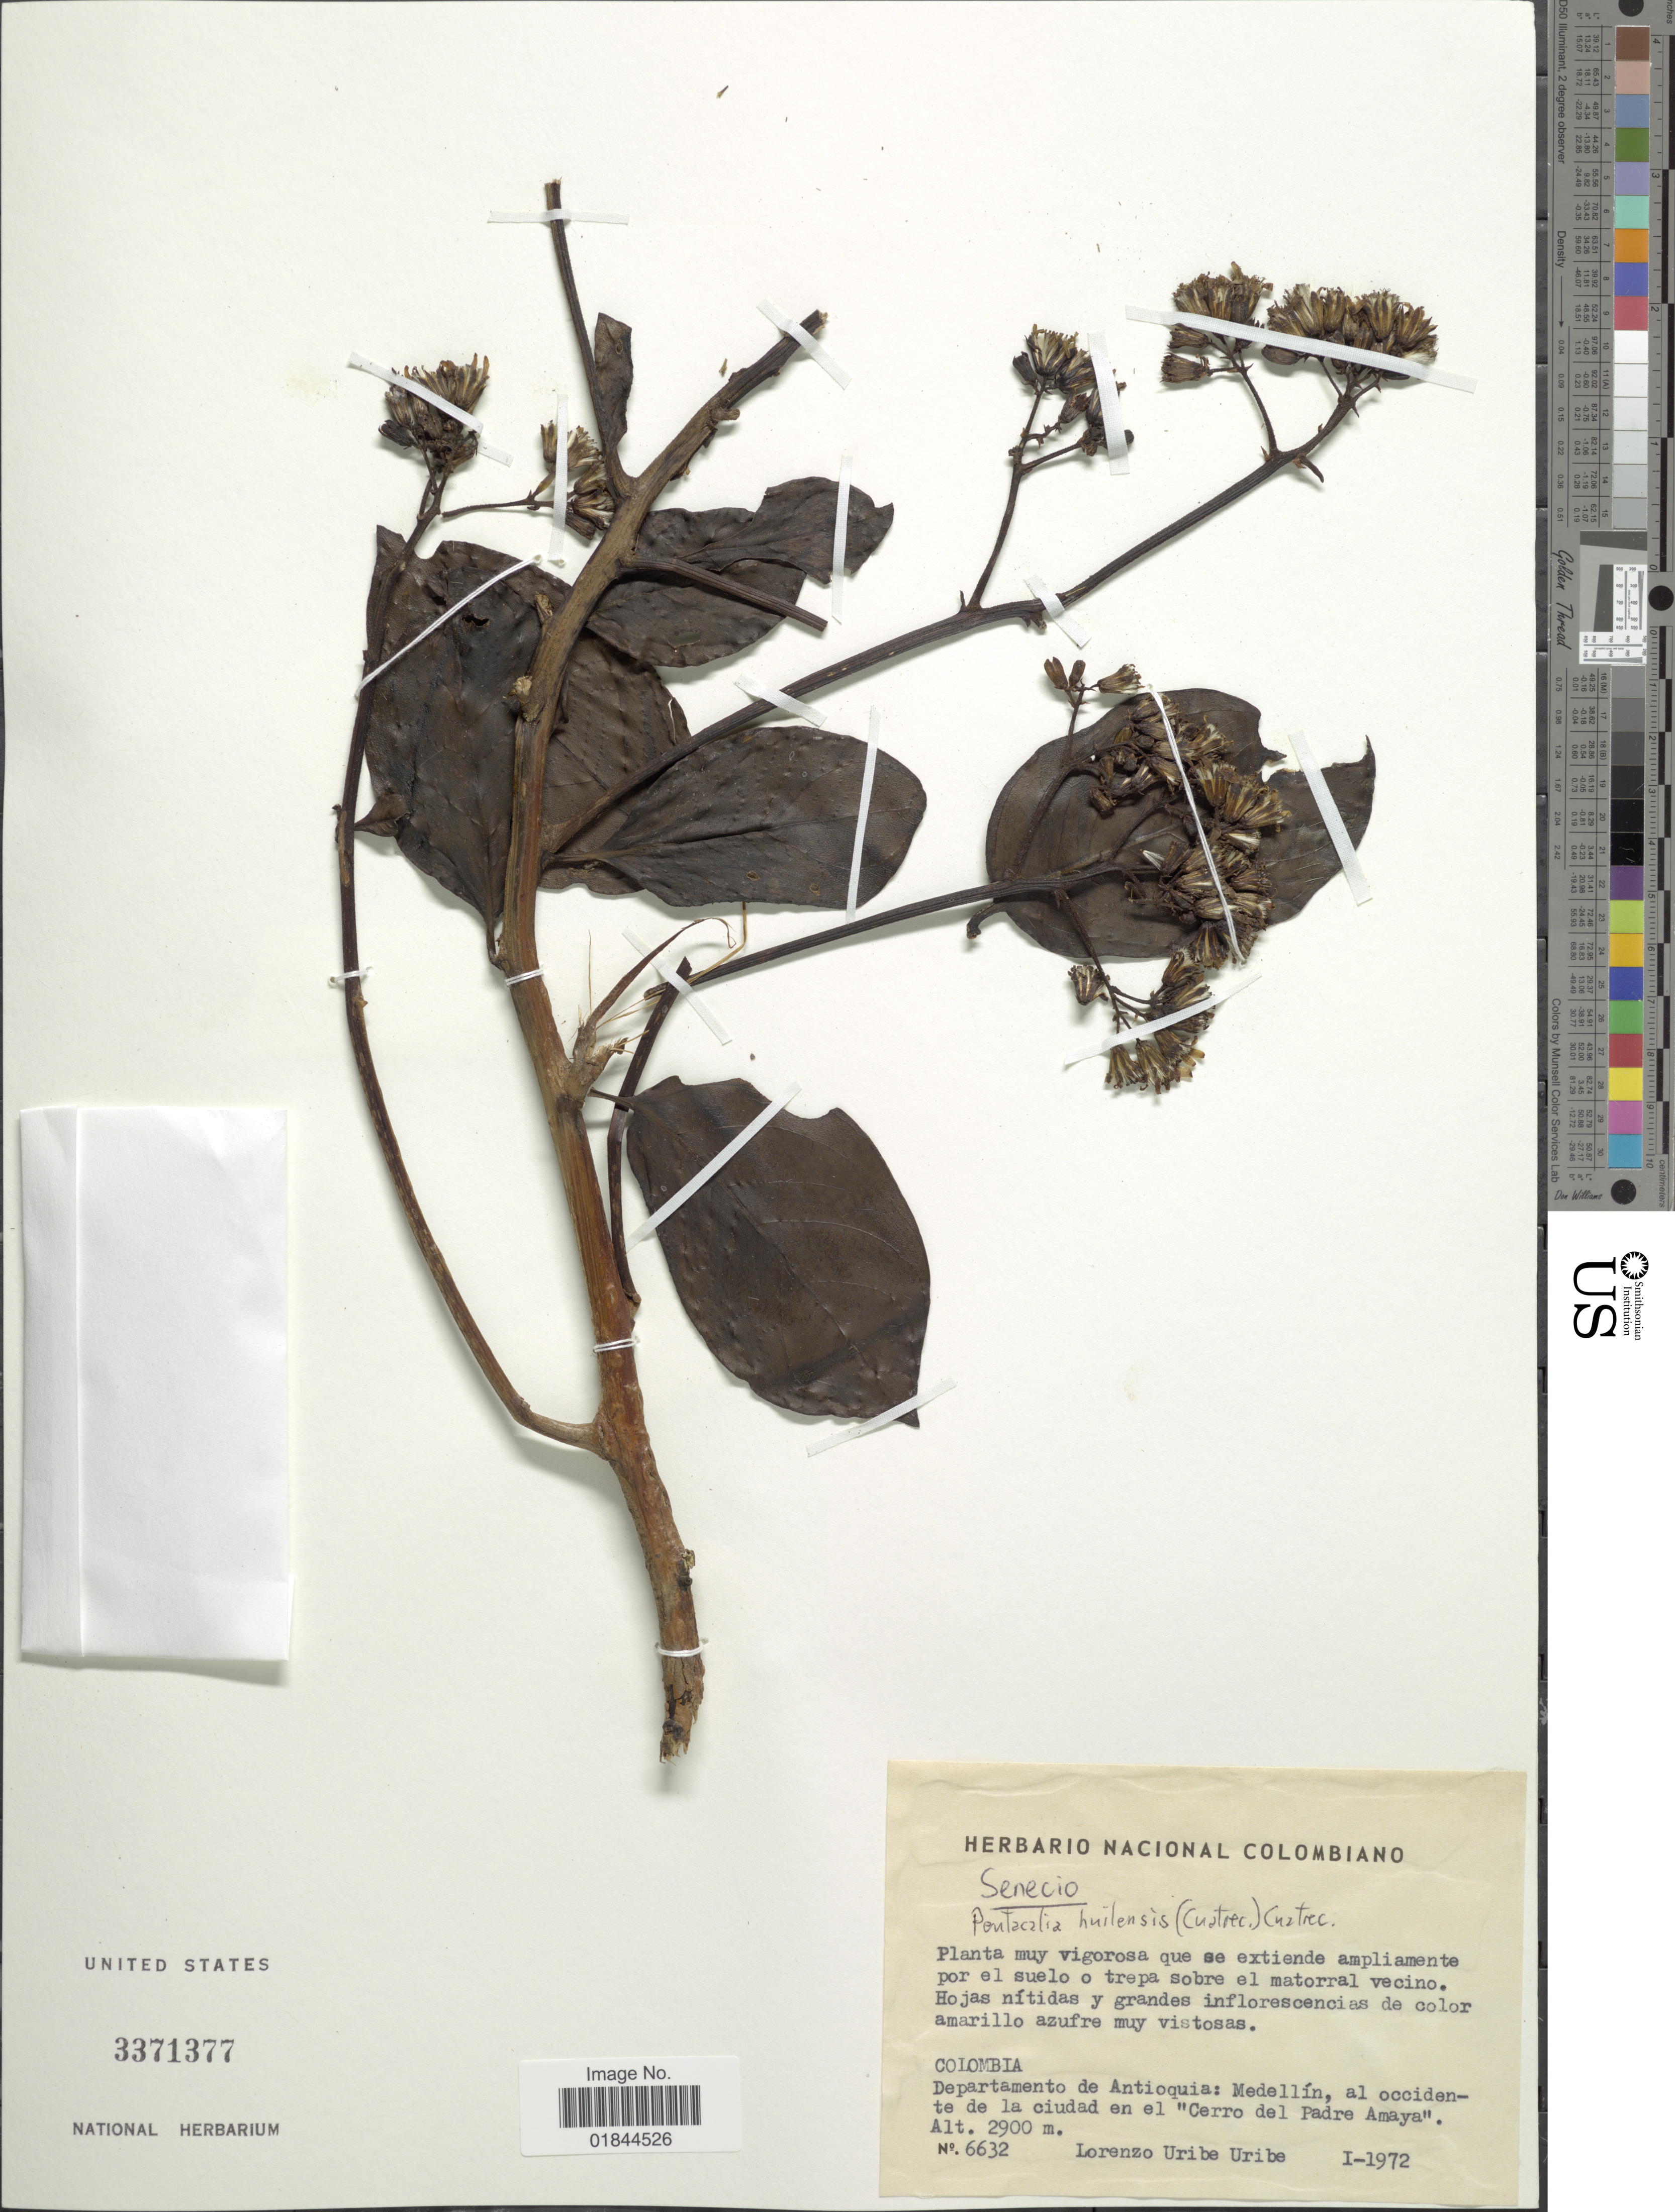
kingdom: Plantae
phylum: Tracheophyta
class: Magnoliopsida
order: Asterales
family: Asteraceae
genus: Pentacalia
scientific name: Pentacalia huilensis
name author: (Cuatrec.) Cuatrec.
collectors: L. Uribe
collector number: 6632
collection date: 1972-01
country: Colombia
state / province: Antioquia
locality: Medellin, al occidente de la ciudad en el "Cerro del Padre Amaya"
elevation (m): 2900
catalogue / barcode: US 3371377